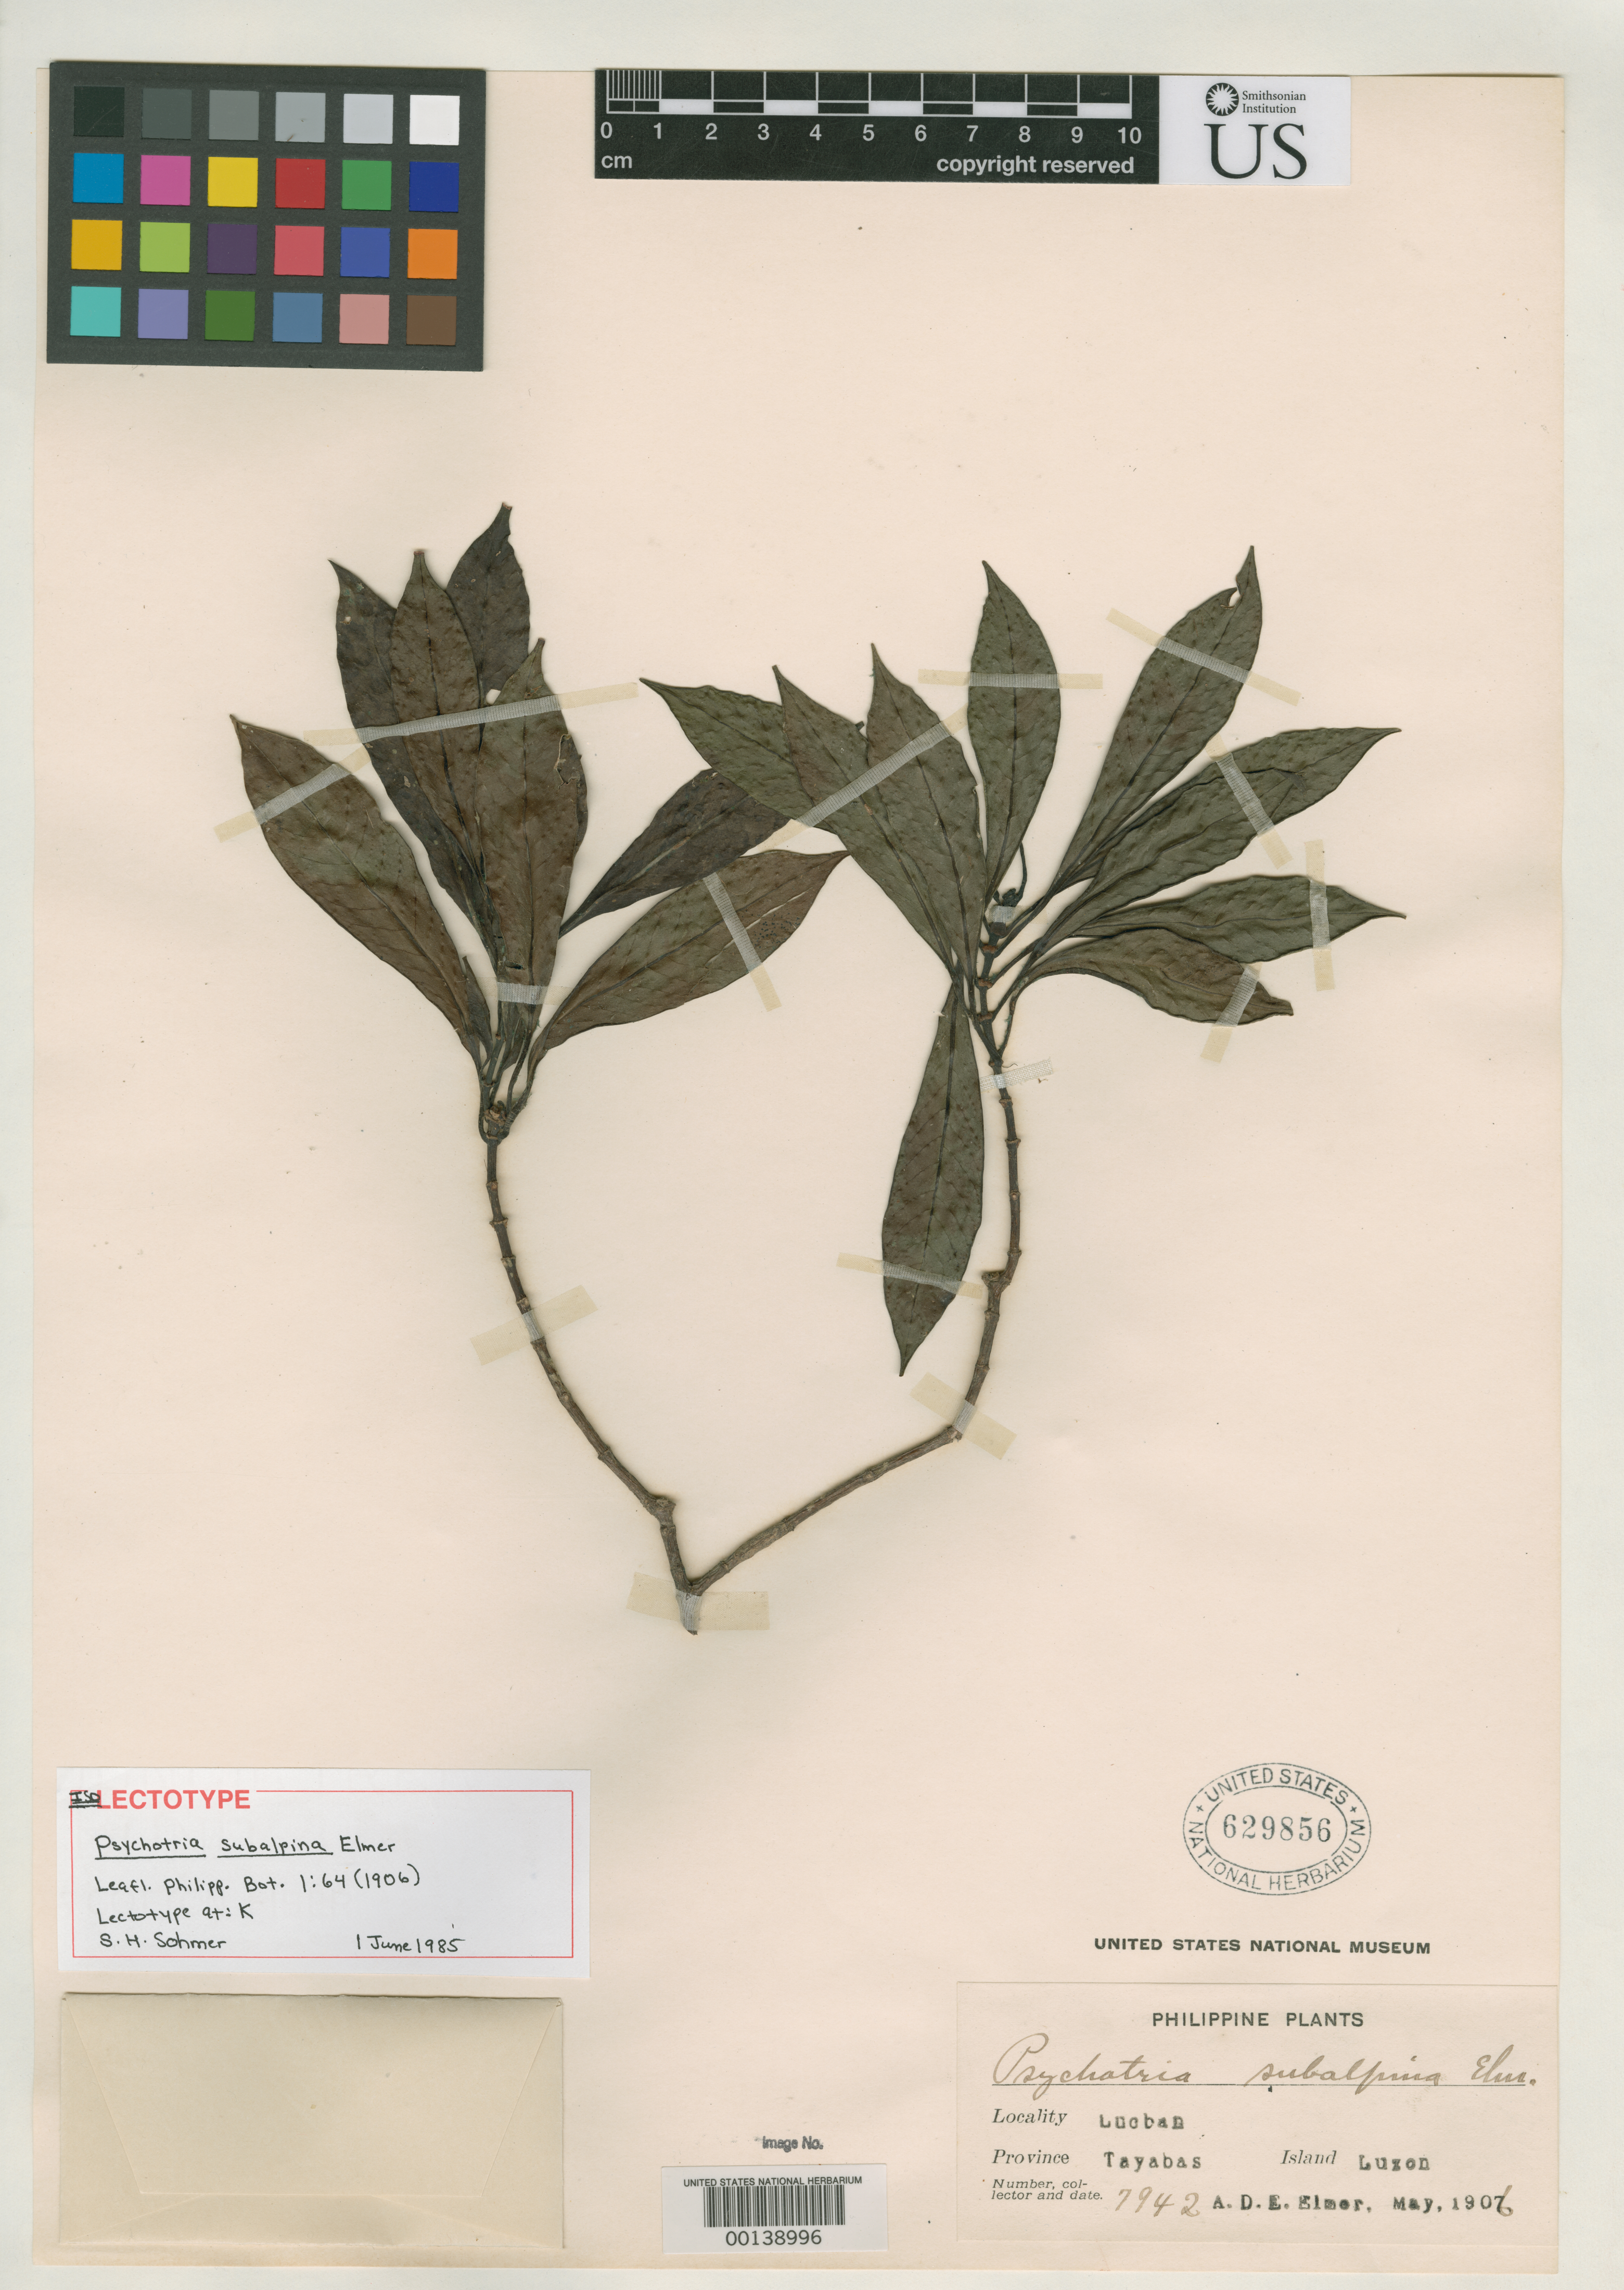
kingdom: Plantae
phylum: Tracheophyta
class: Magnoliopsida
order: Gentianales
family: Rubiaceae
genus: Psychotria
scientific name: Psychotria subalpina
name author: Elmer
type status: Isotype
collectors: A. D. E. Elmer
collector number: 7942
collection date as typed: May 1906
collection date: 1906-05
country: Philippines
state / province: Calabarzon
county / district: Quezon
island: Luzon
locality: Lucban, Province of Tayabas, Luzon.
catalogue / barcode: US 629856